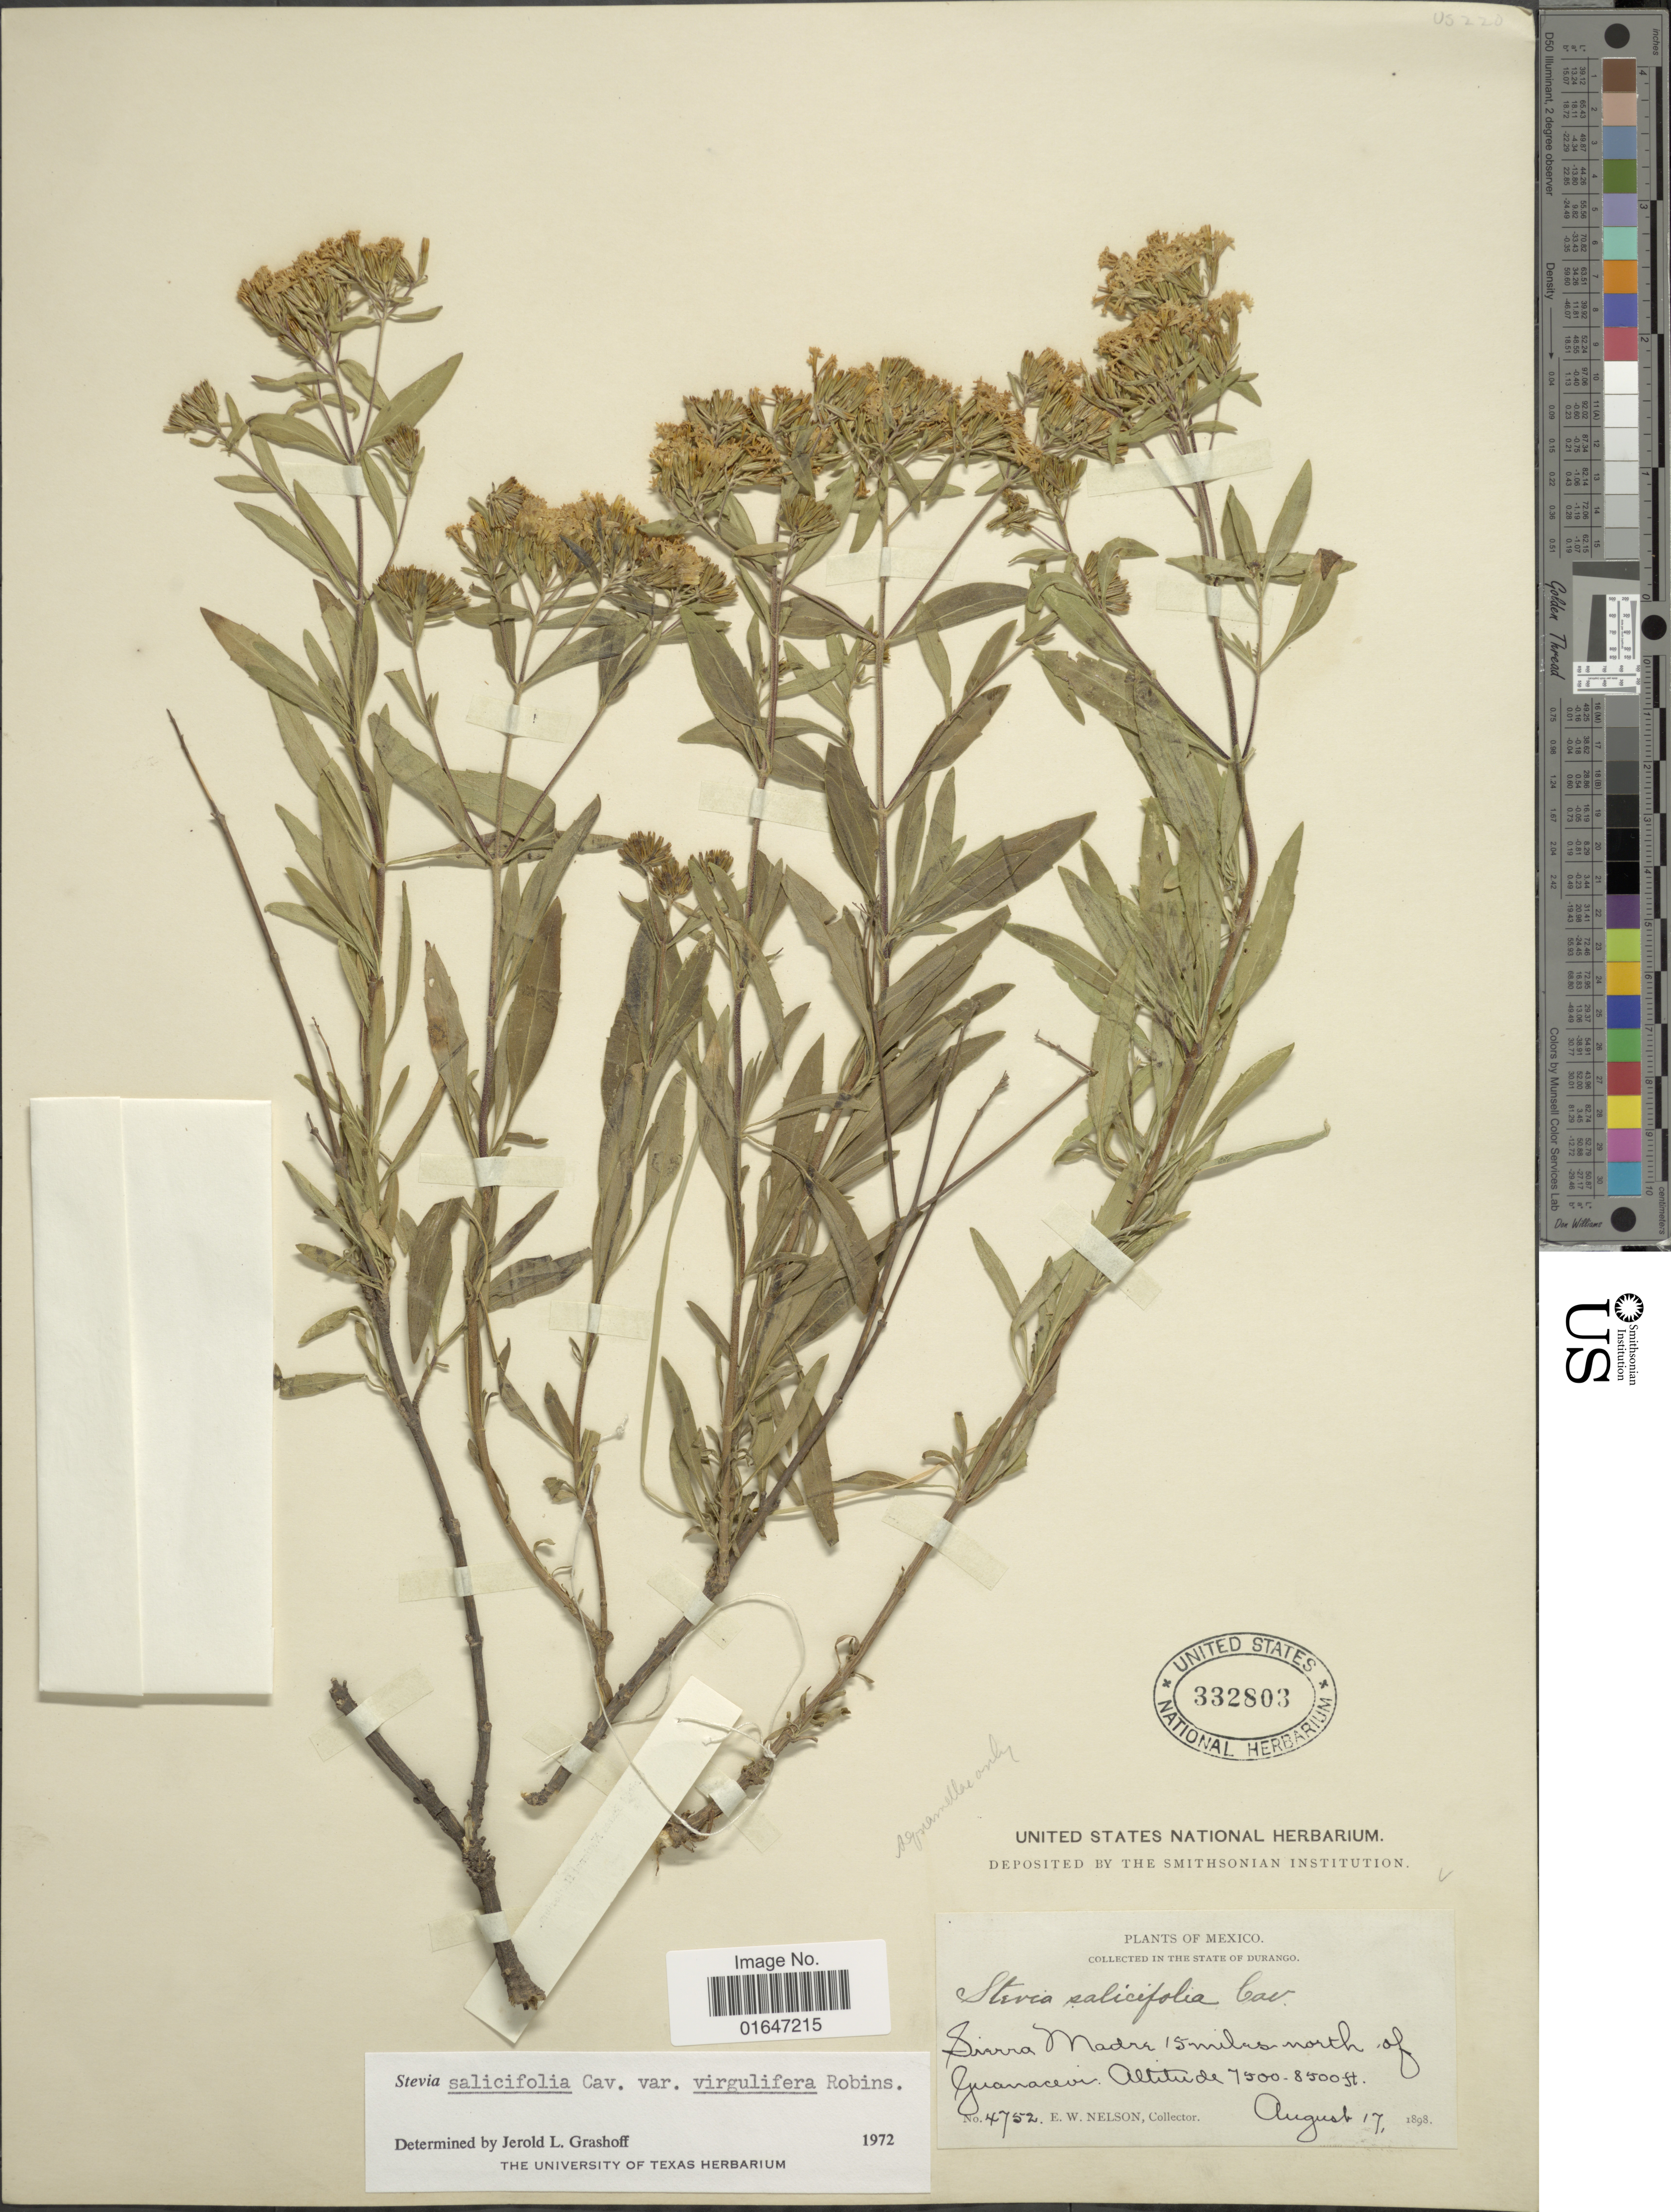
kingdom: Plantae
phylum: Tracheophyta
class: Magnoliopsida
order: Asterales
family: Asteraceae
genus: Stevia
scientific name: Stevia salicifolia var. virgulifera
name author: B.L. Rob.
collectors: E. W. Nelson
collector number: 4752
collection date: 1898-08-17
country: Mexico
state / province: Durango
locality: Sierra Madre 15 miles north of Guanacevi.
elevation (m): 2286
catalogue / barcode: US 332803